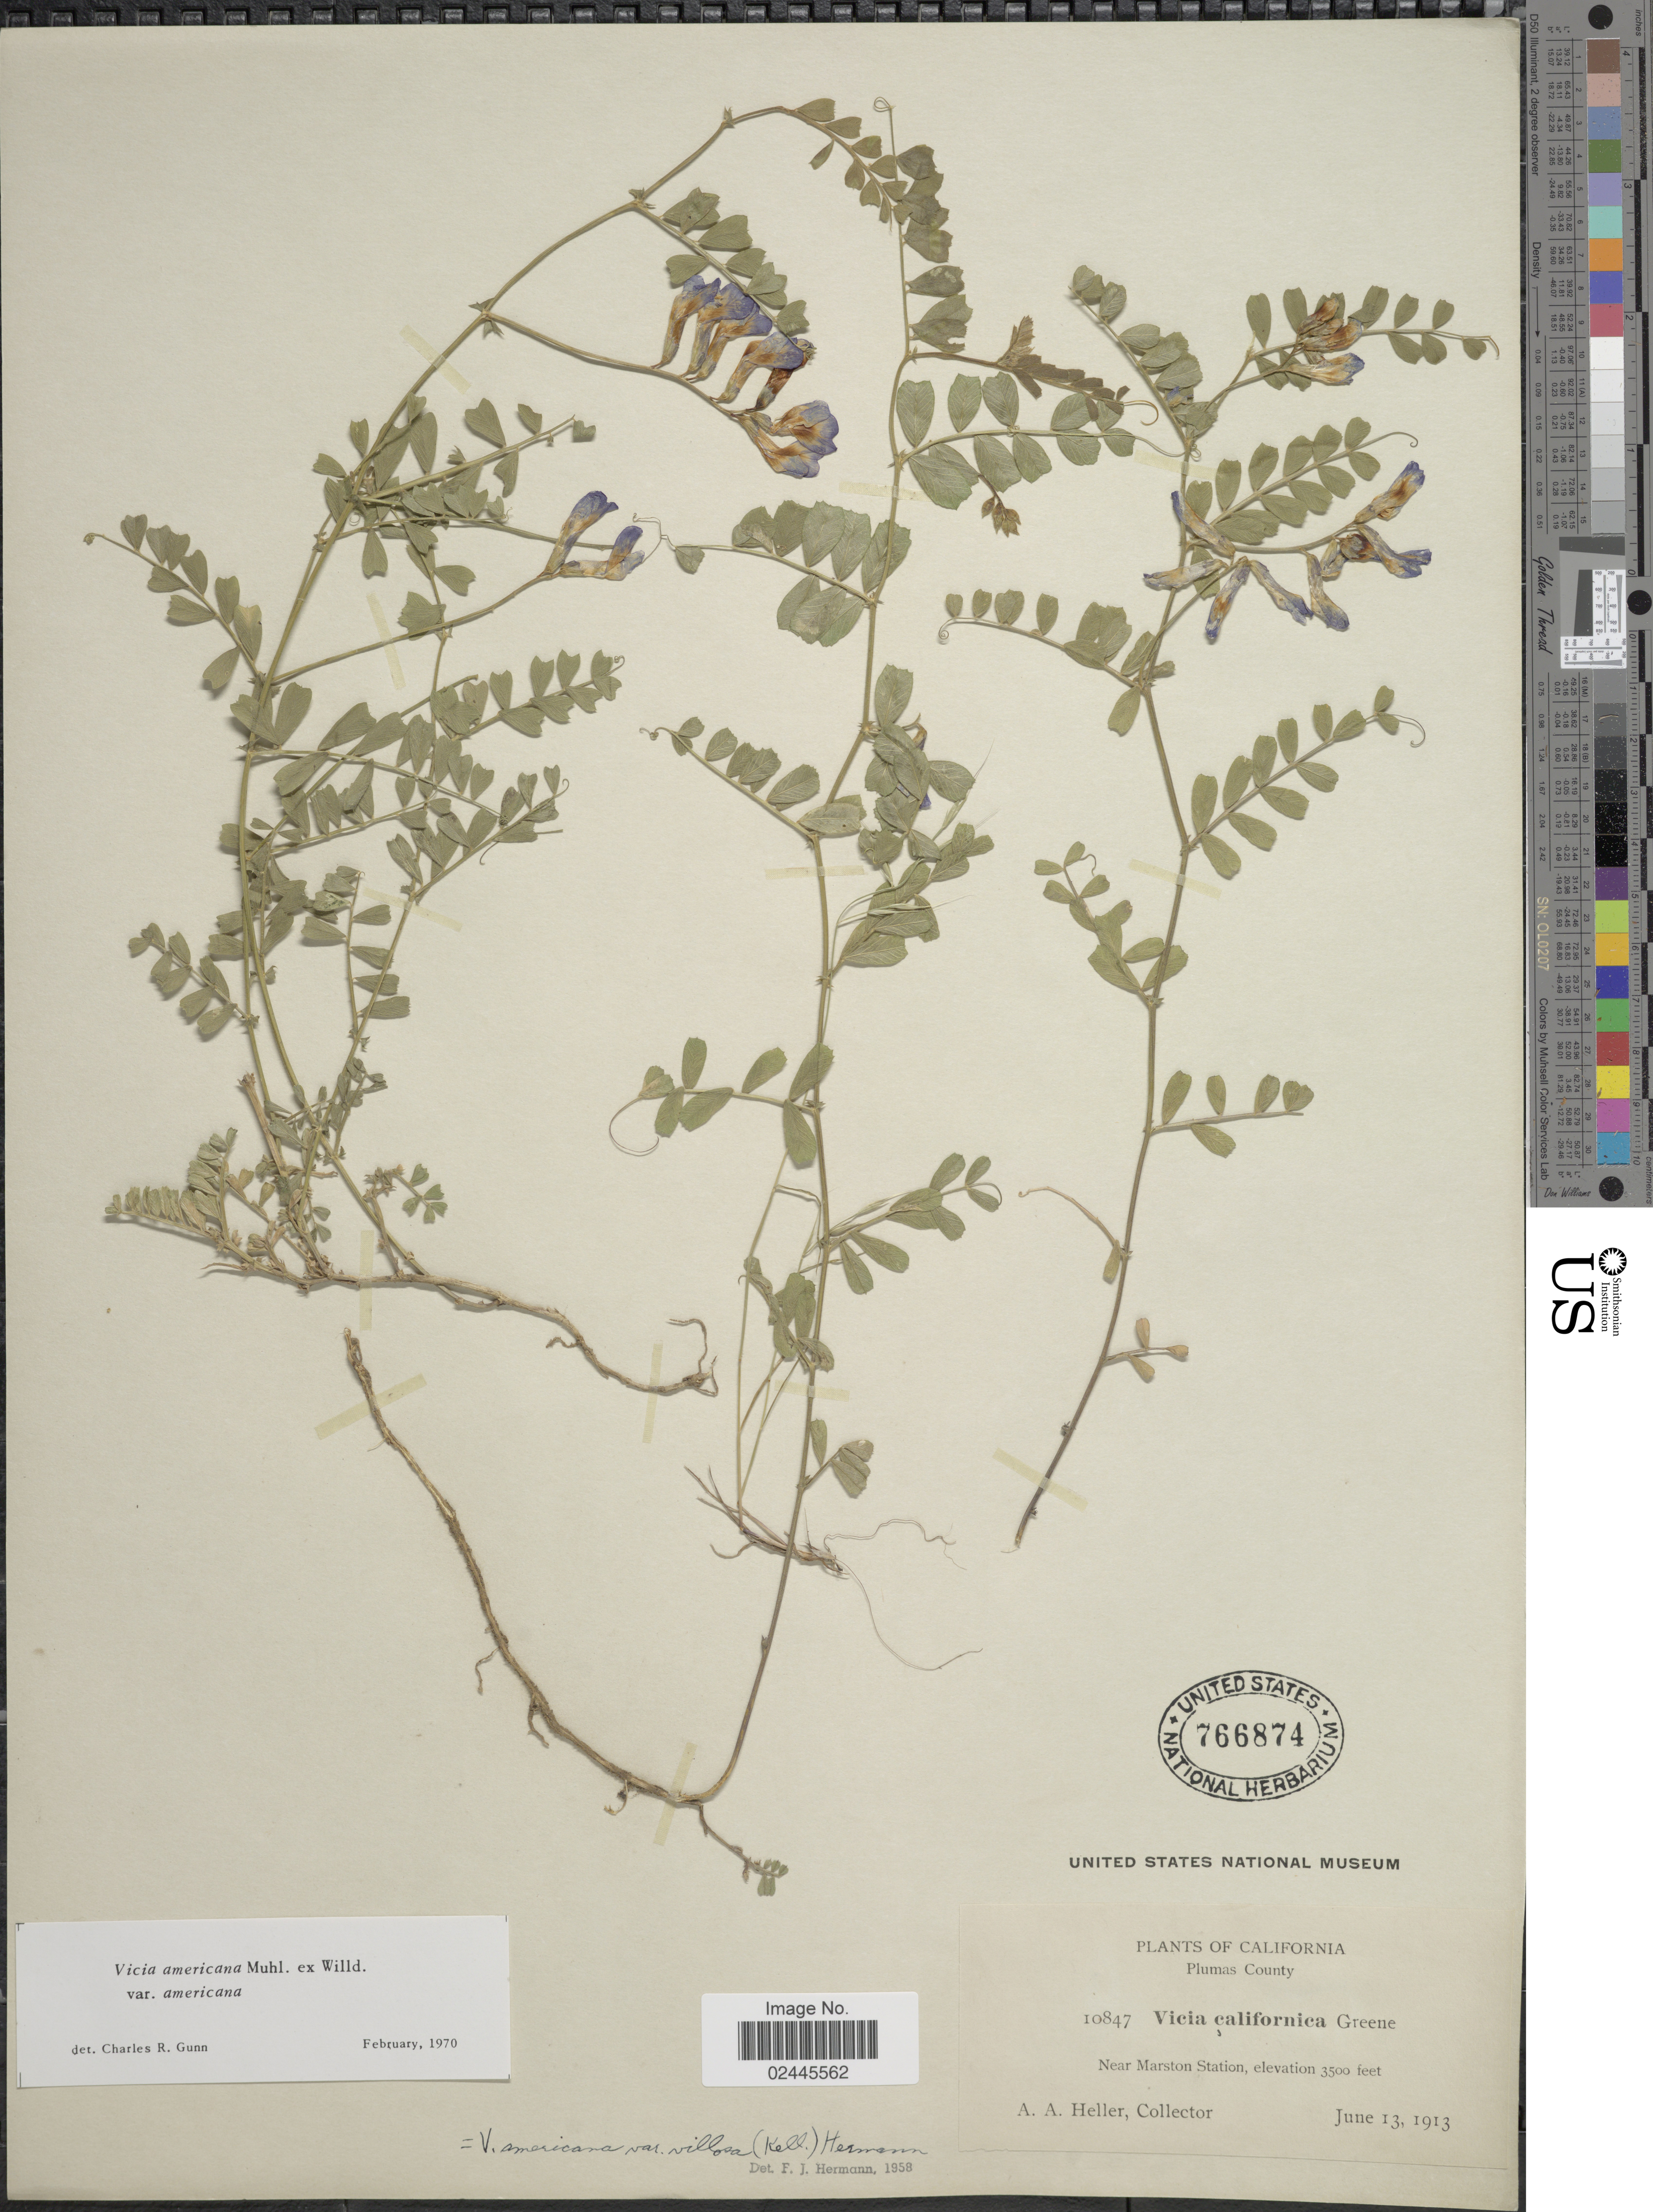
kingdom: Plantae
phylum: Tracheophyta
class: Magnoliopsida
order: Fabales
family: Fabaceae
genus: Vicia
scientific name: Vicia americana var. americana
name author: Muhl. ex Willd.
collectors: A. A. Heller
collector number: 10847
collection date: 1913-06-13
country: United States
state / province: California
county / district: Plumas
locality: Plumas County, near Marston Station.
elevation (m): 1067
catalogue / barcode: US 766874